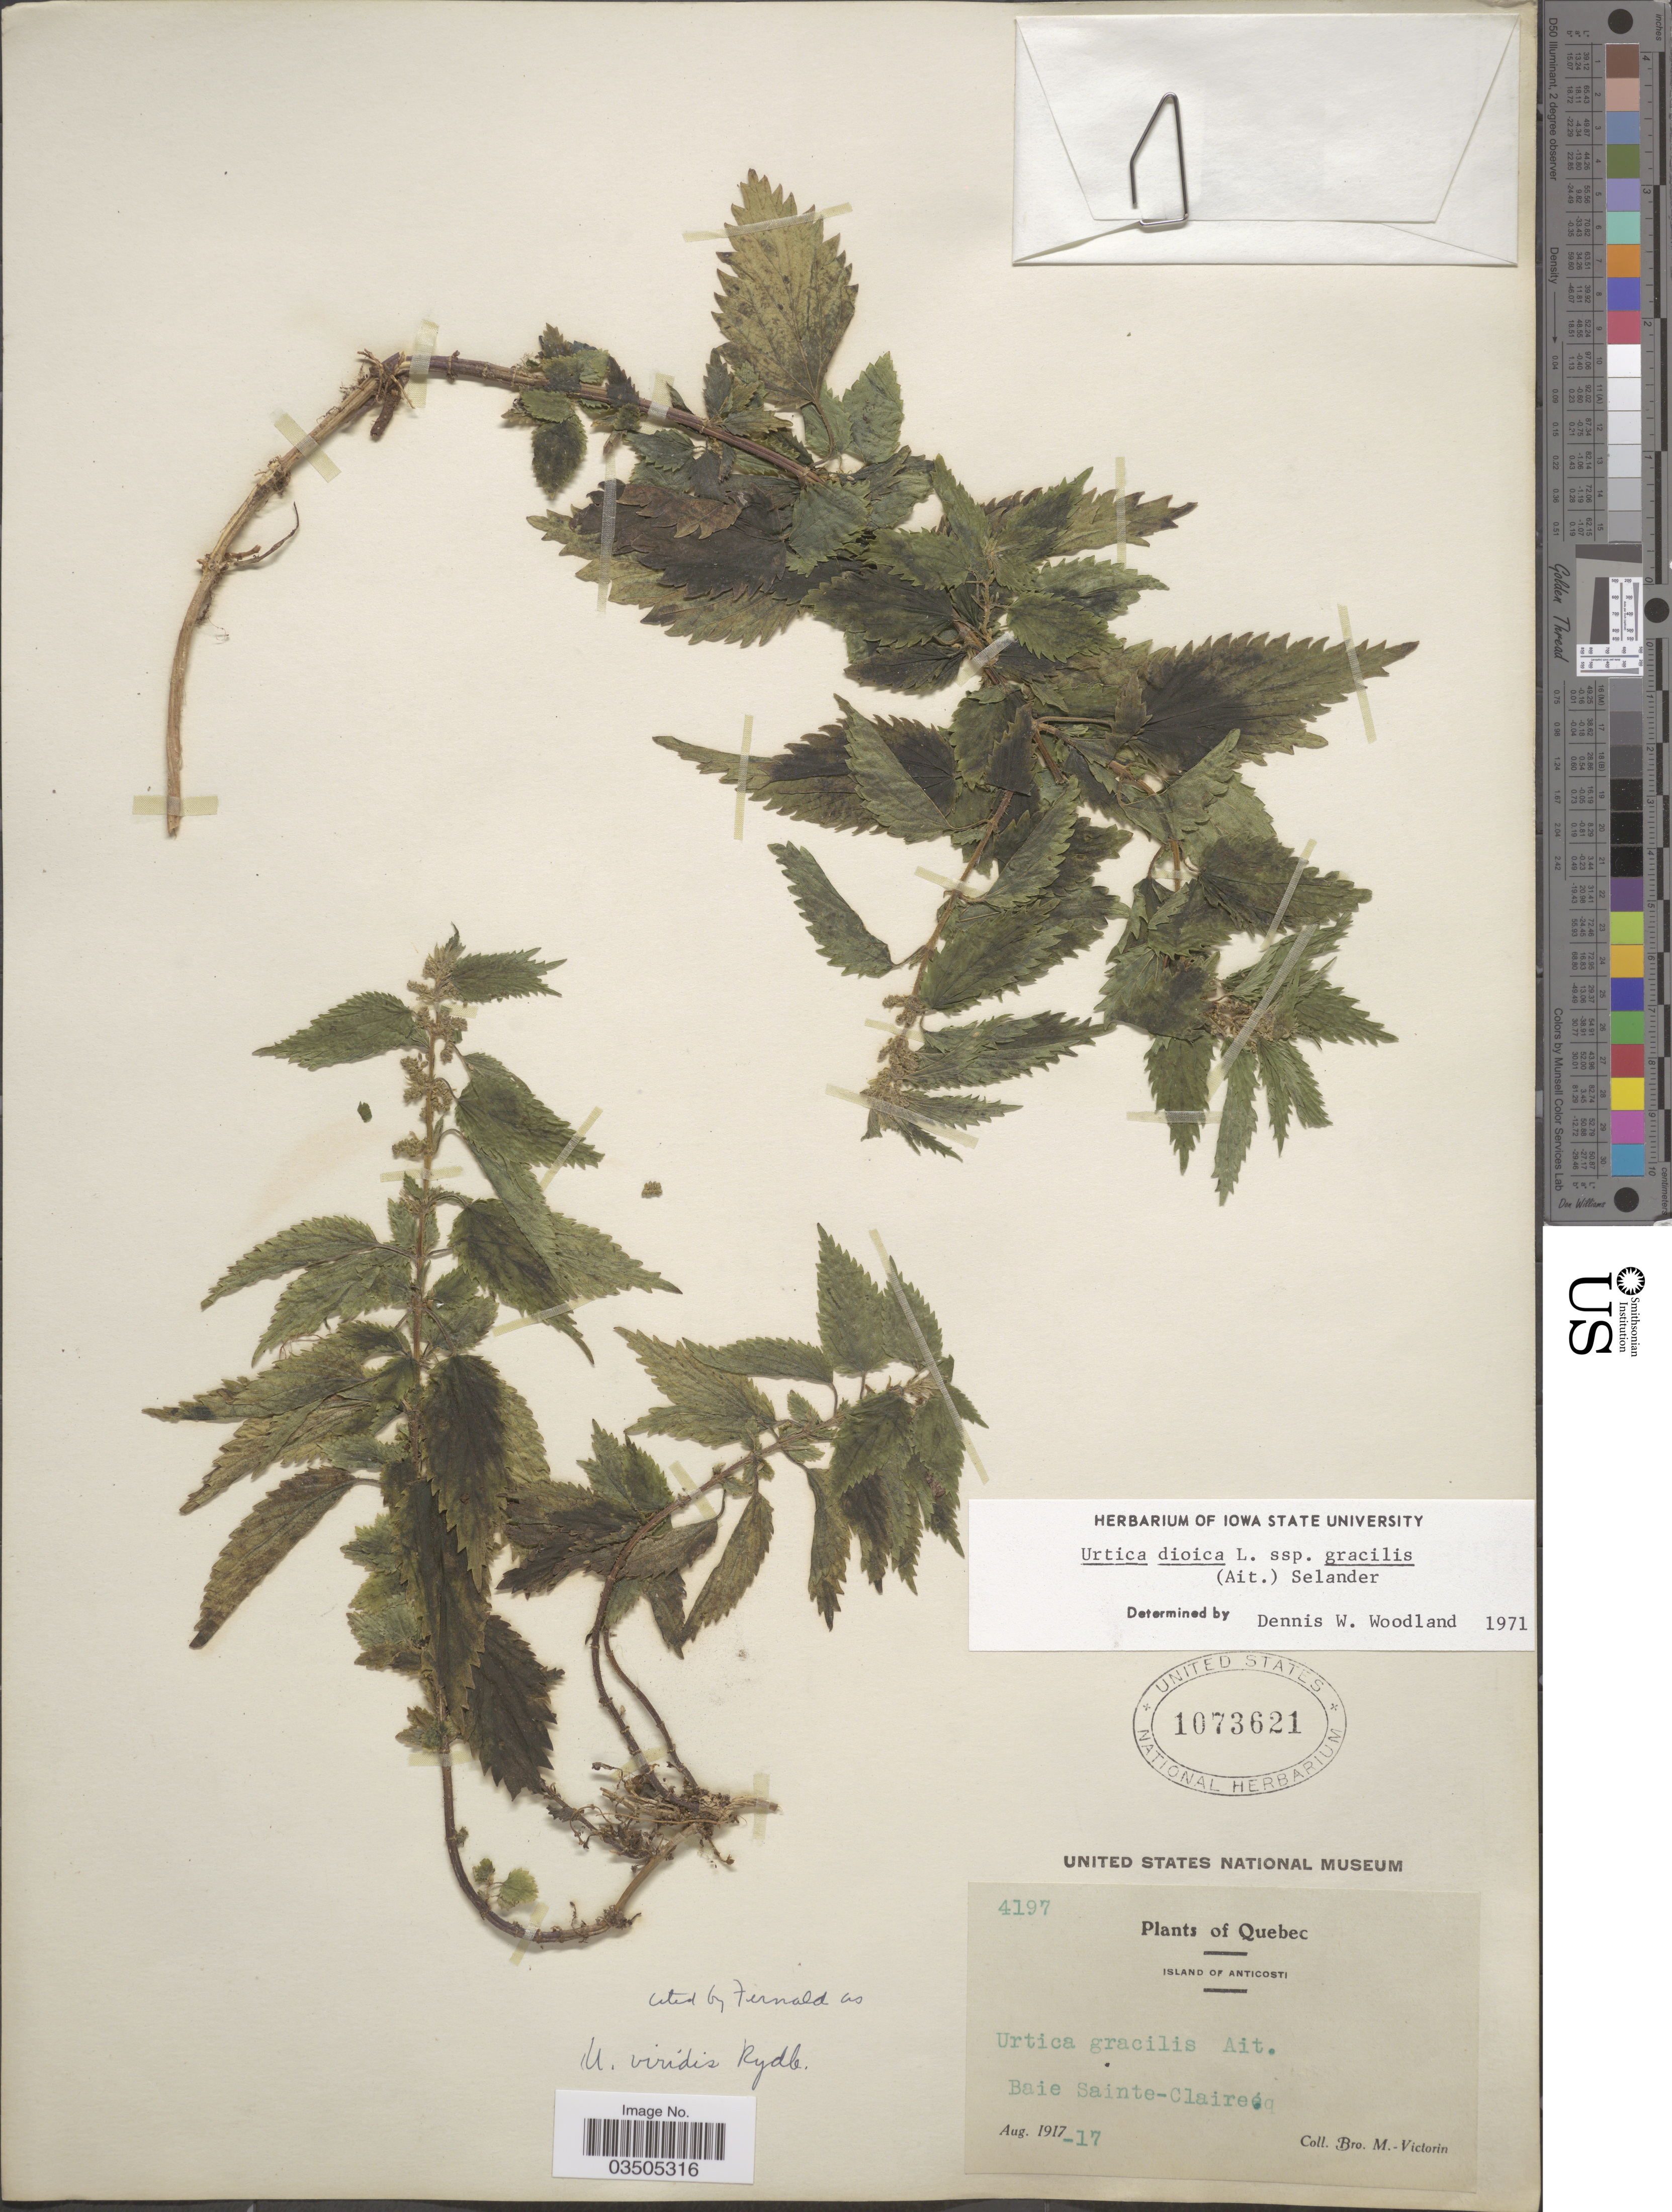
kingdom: Plantae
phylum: Tracheophyta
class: Magnoliopsida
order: Rosales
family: Urticaceae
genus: Urtica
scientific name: Urtica dioica subsp. gracilis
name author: L.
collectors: Fr. Marie-Victorin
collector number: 4197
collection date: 1917-08-17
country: Canada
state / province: Quebec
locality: Island of Anticosti. Baie Sainte-Claire.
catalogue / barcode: US 1073621